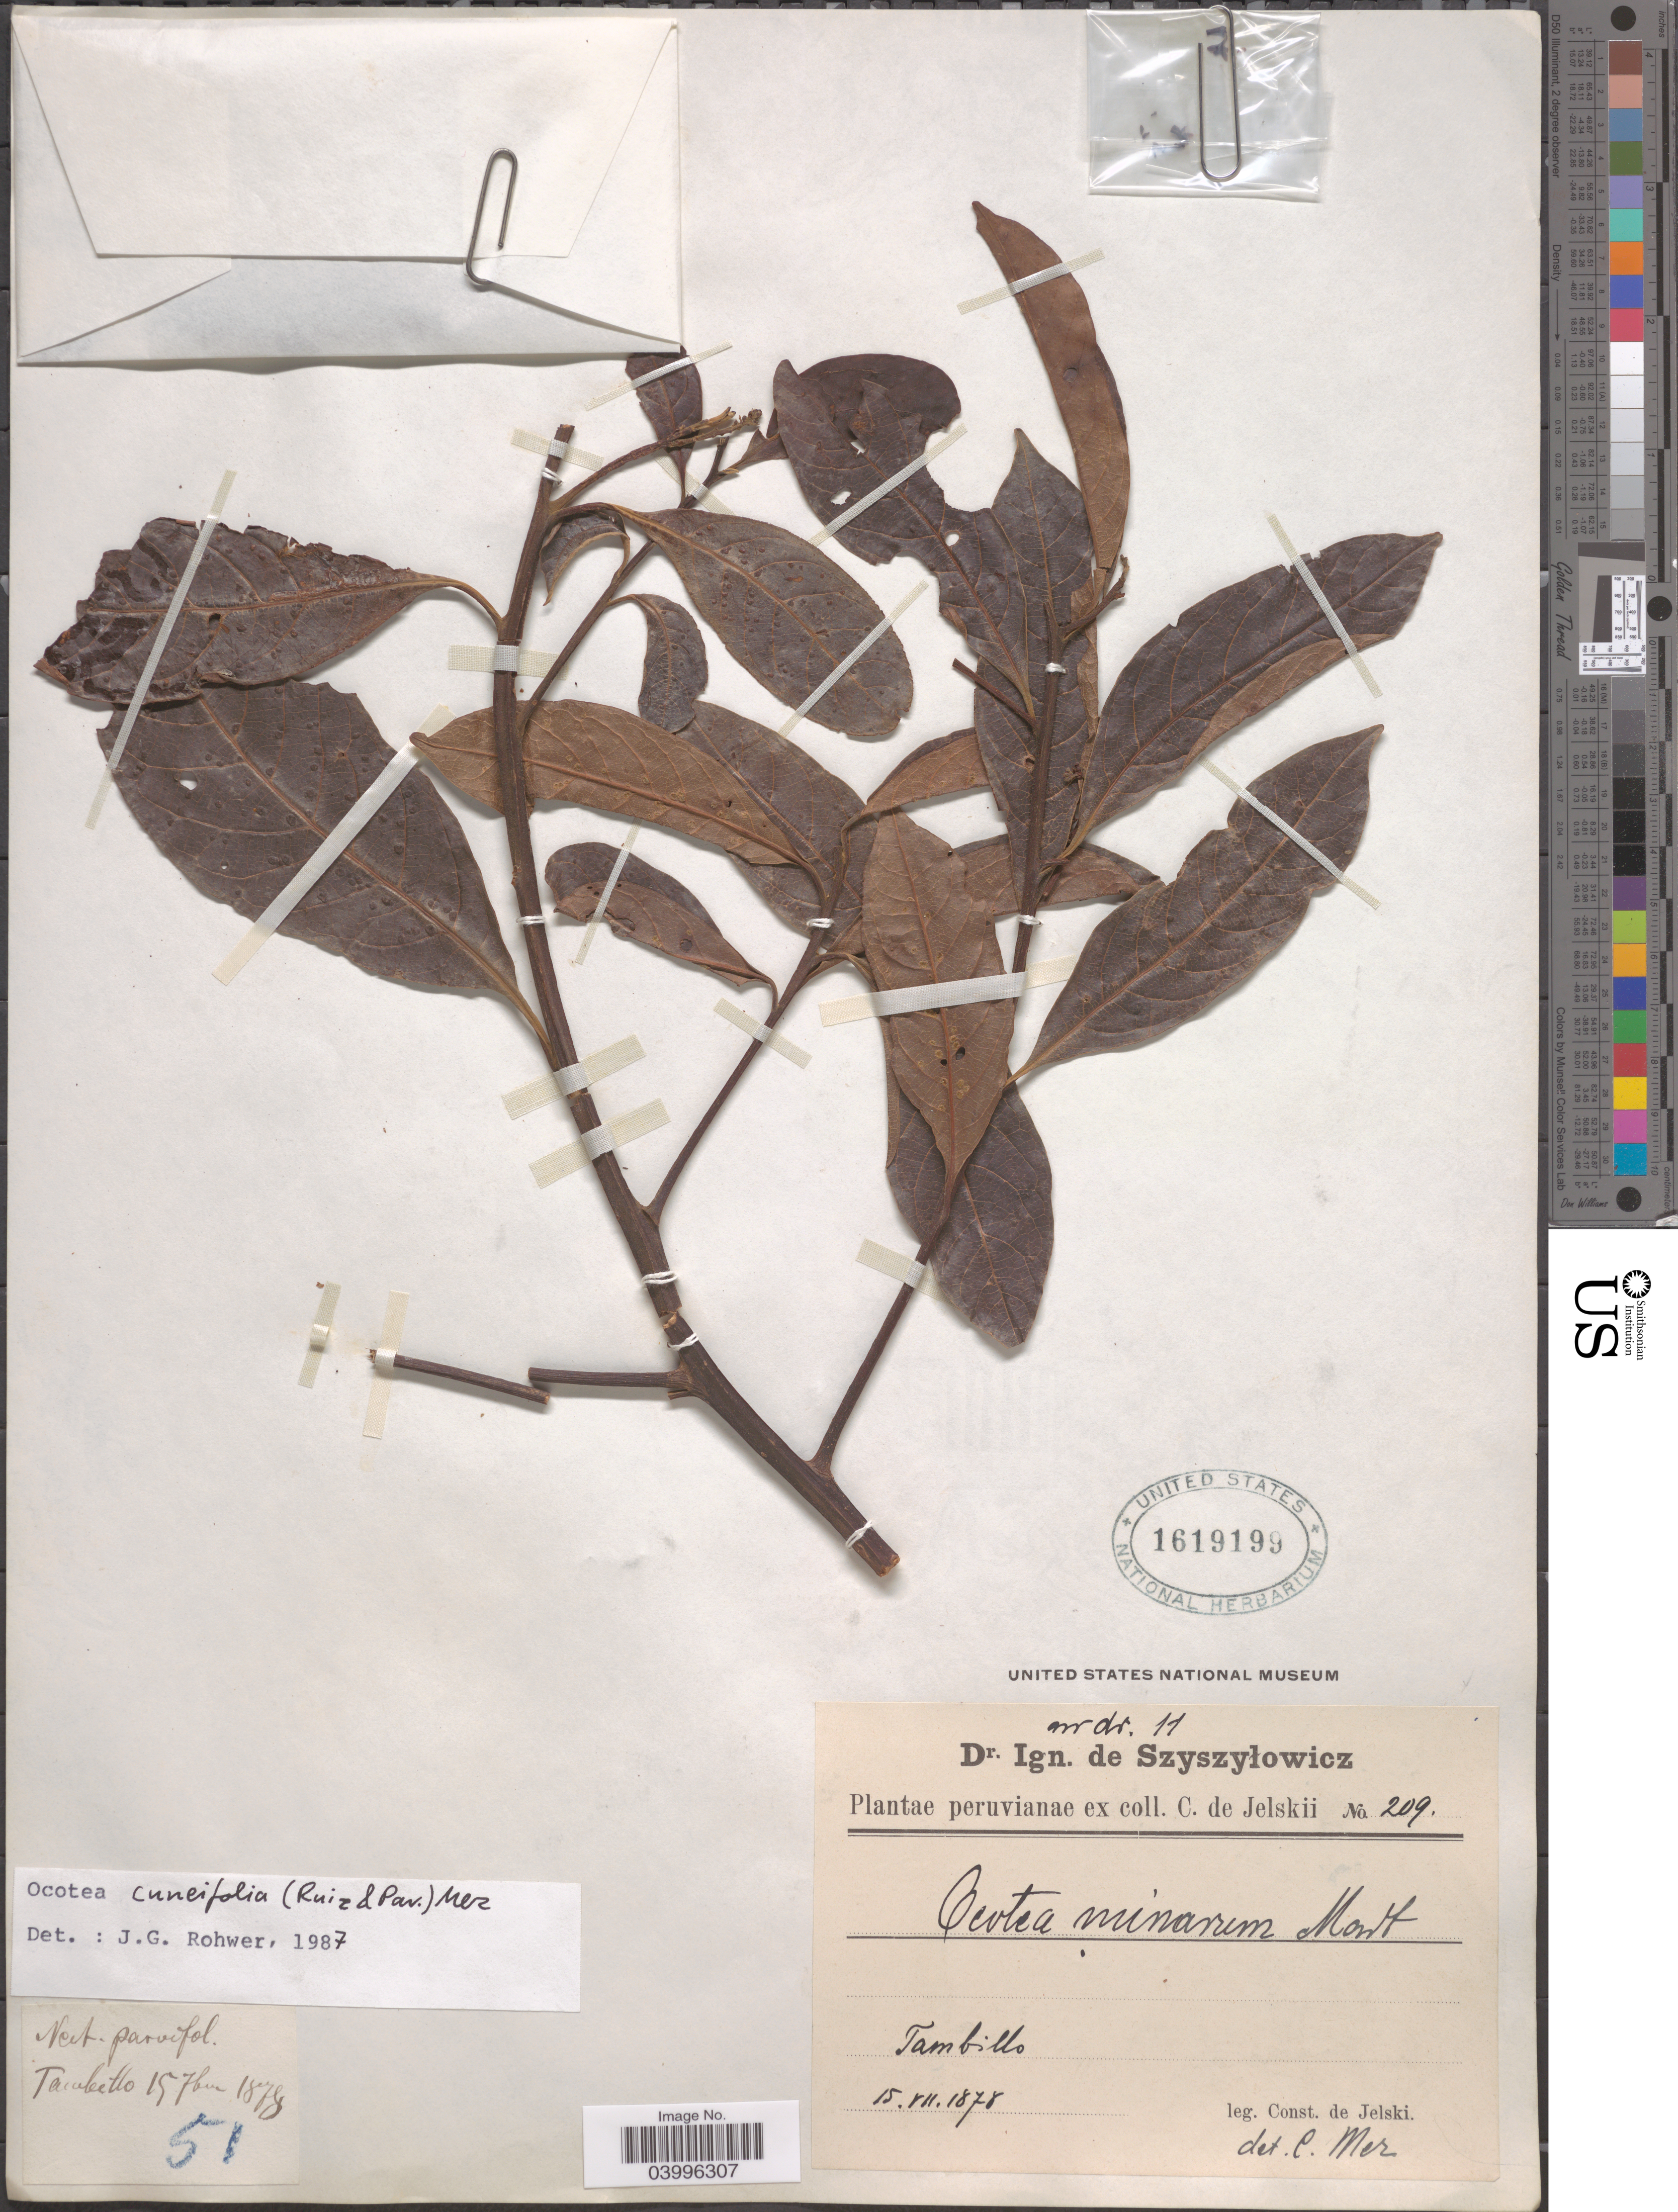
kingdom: Plantae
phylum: Tracheophyta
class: Magnoliopsida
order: Laurales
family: Lauraceae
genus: Ocotea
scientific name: Ocotea cuneifolia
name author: (Ruiz & Pav.) Mez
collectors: C. de Jelski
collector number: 209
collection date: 1878-07-15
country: Peru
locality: Tambillo.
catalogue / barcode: US 1619199